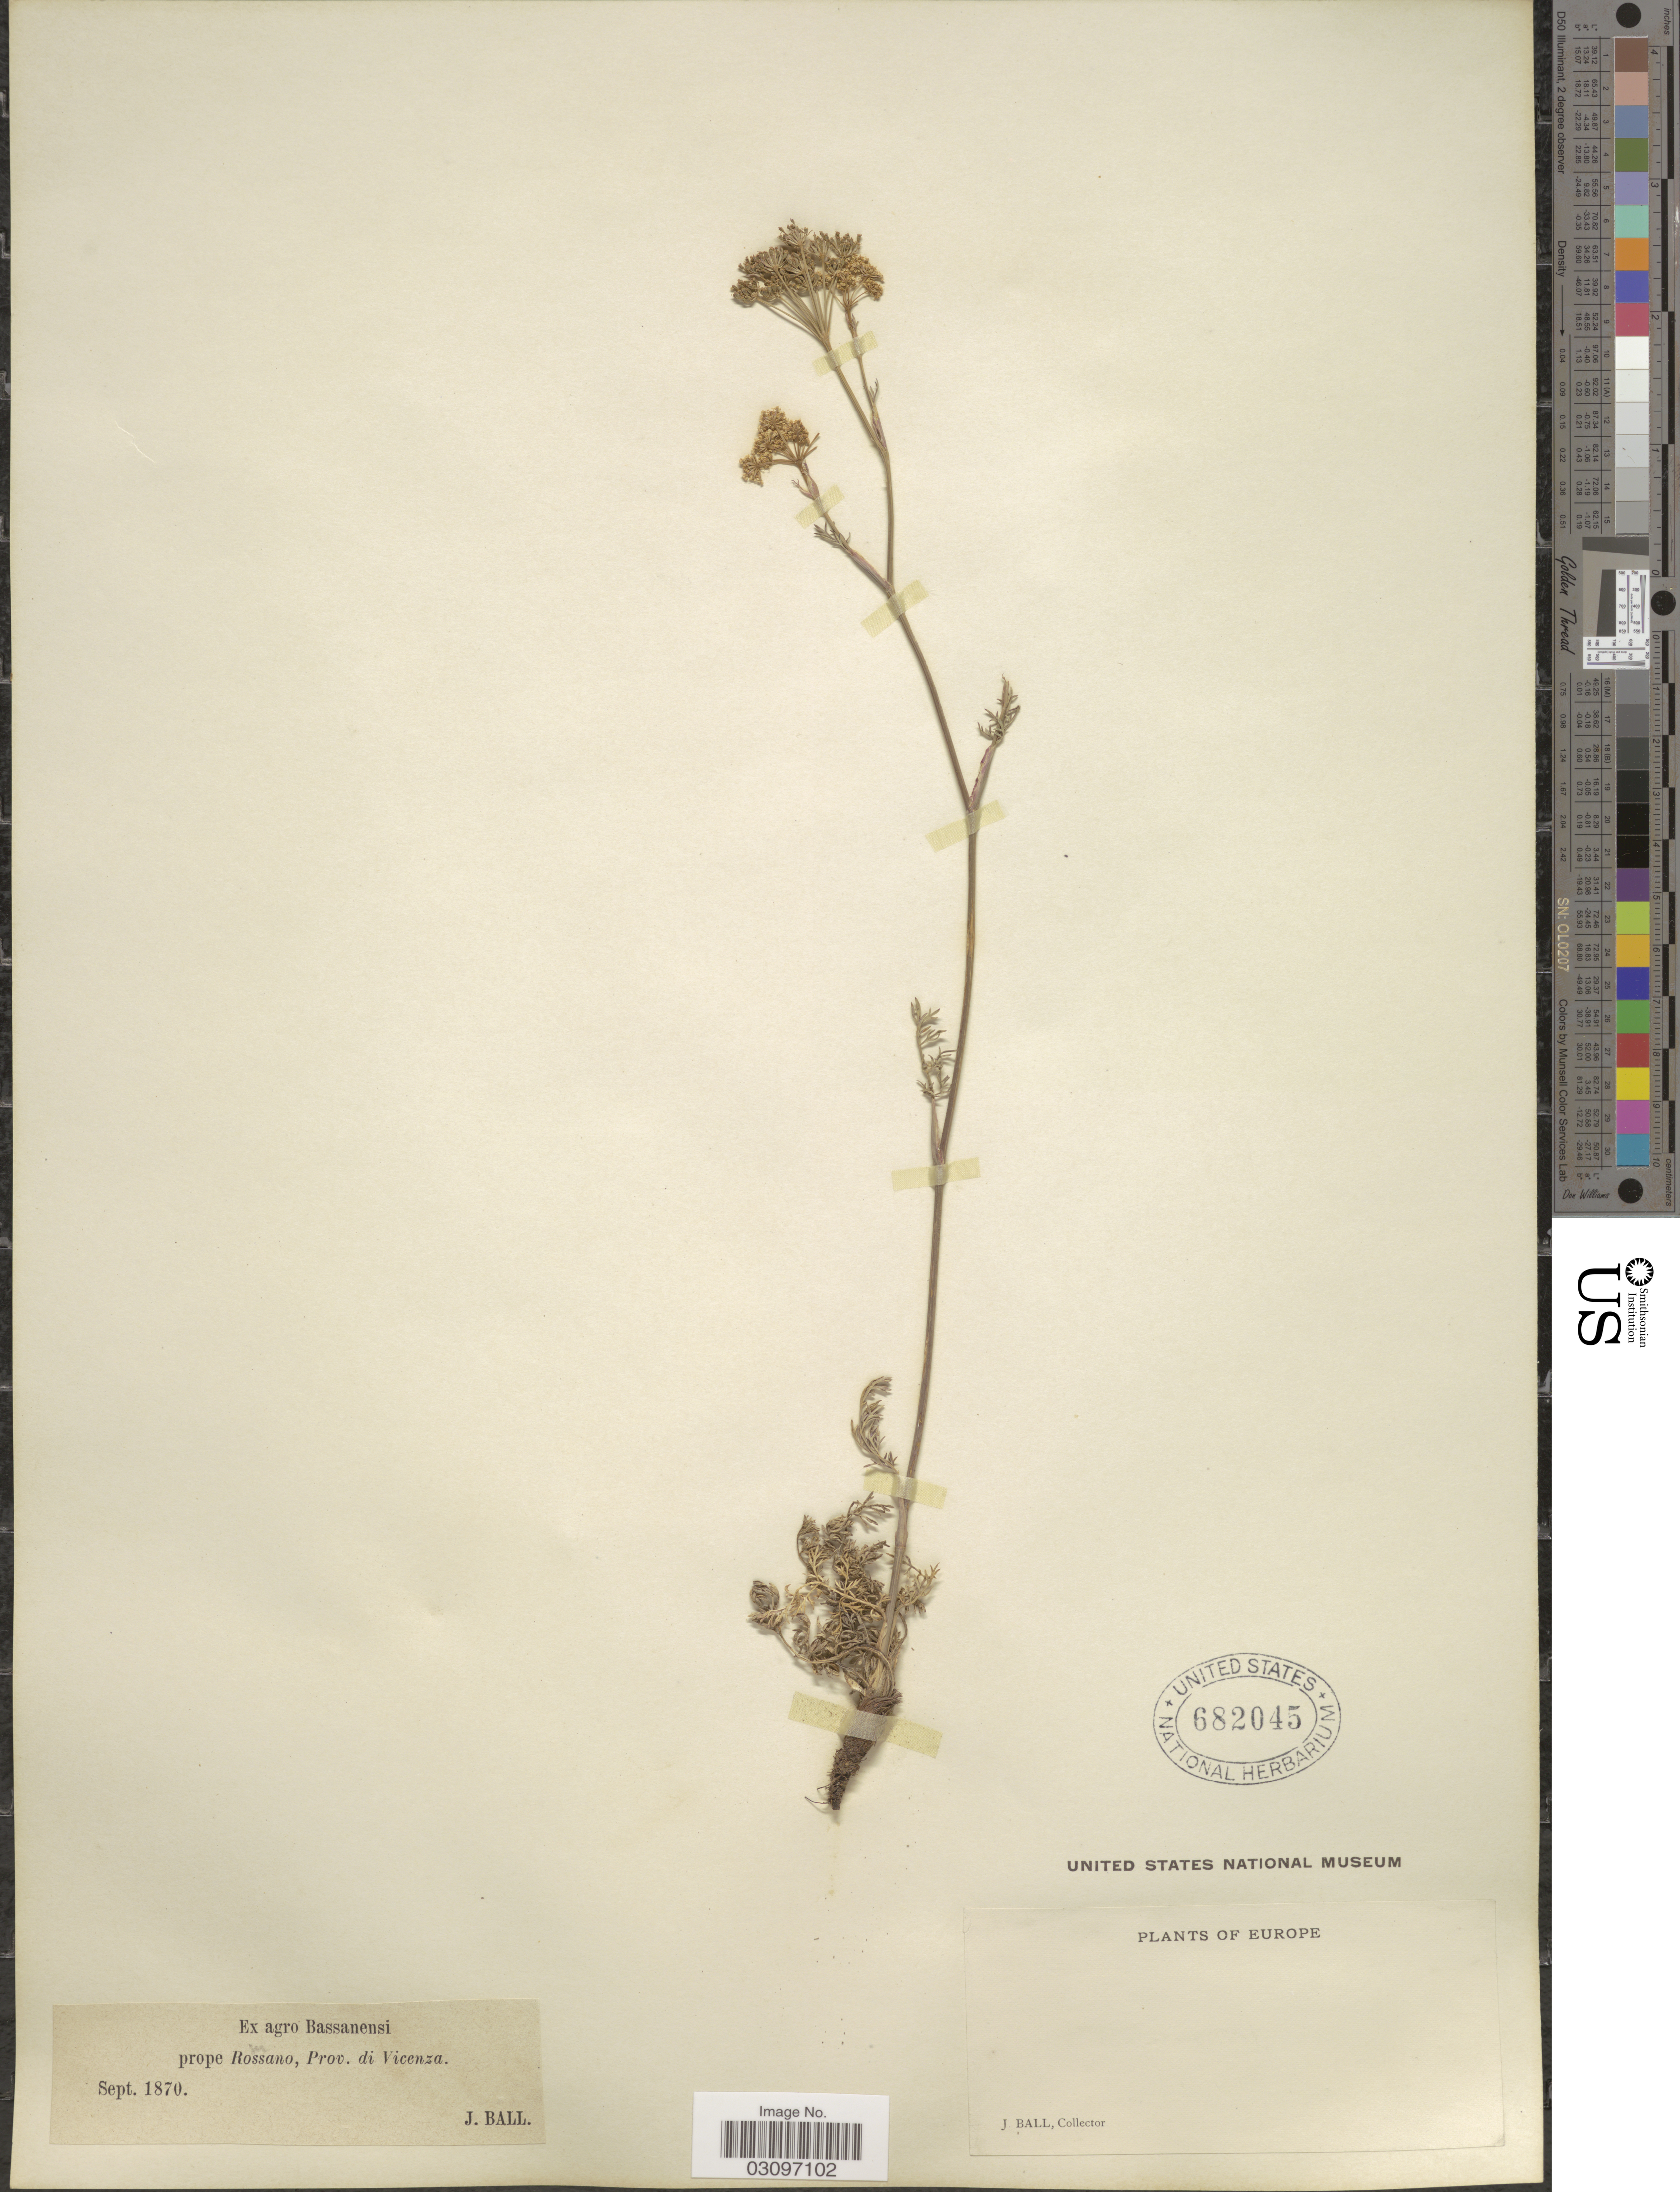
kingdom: Plantae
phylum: Tracheophyta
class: Magnoliopsida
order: Apiales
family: Apiaceae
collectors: J. Ball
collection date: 1870-09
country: Italy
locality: Europe. Ex agro Bassanensis prope Rossano, Prov. di Vicenza.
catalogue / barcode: US 682045